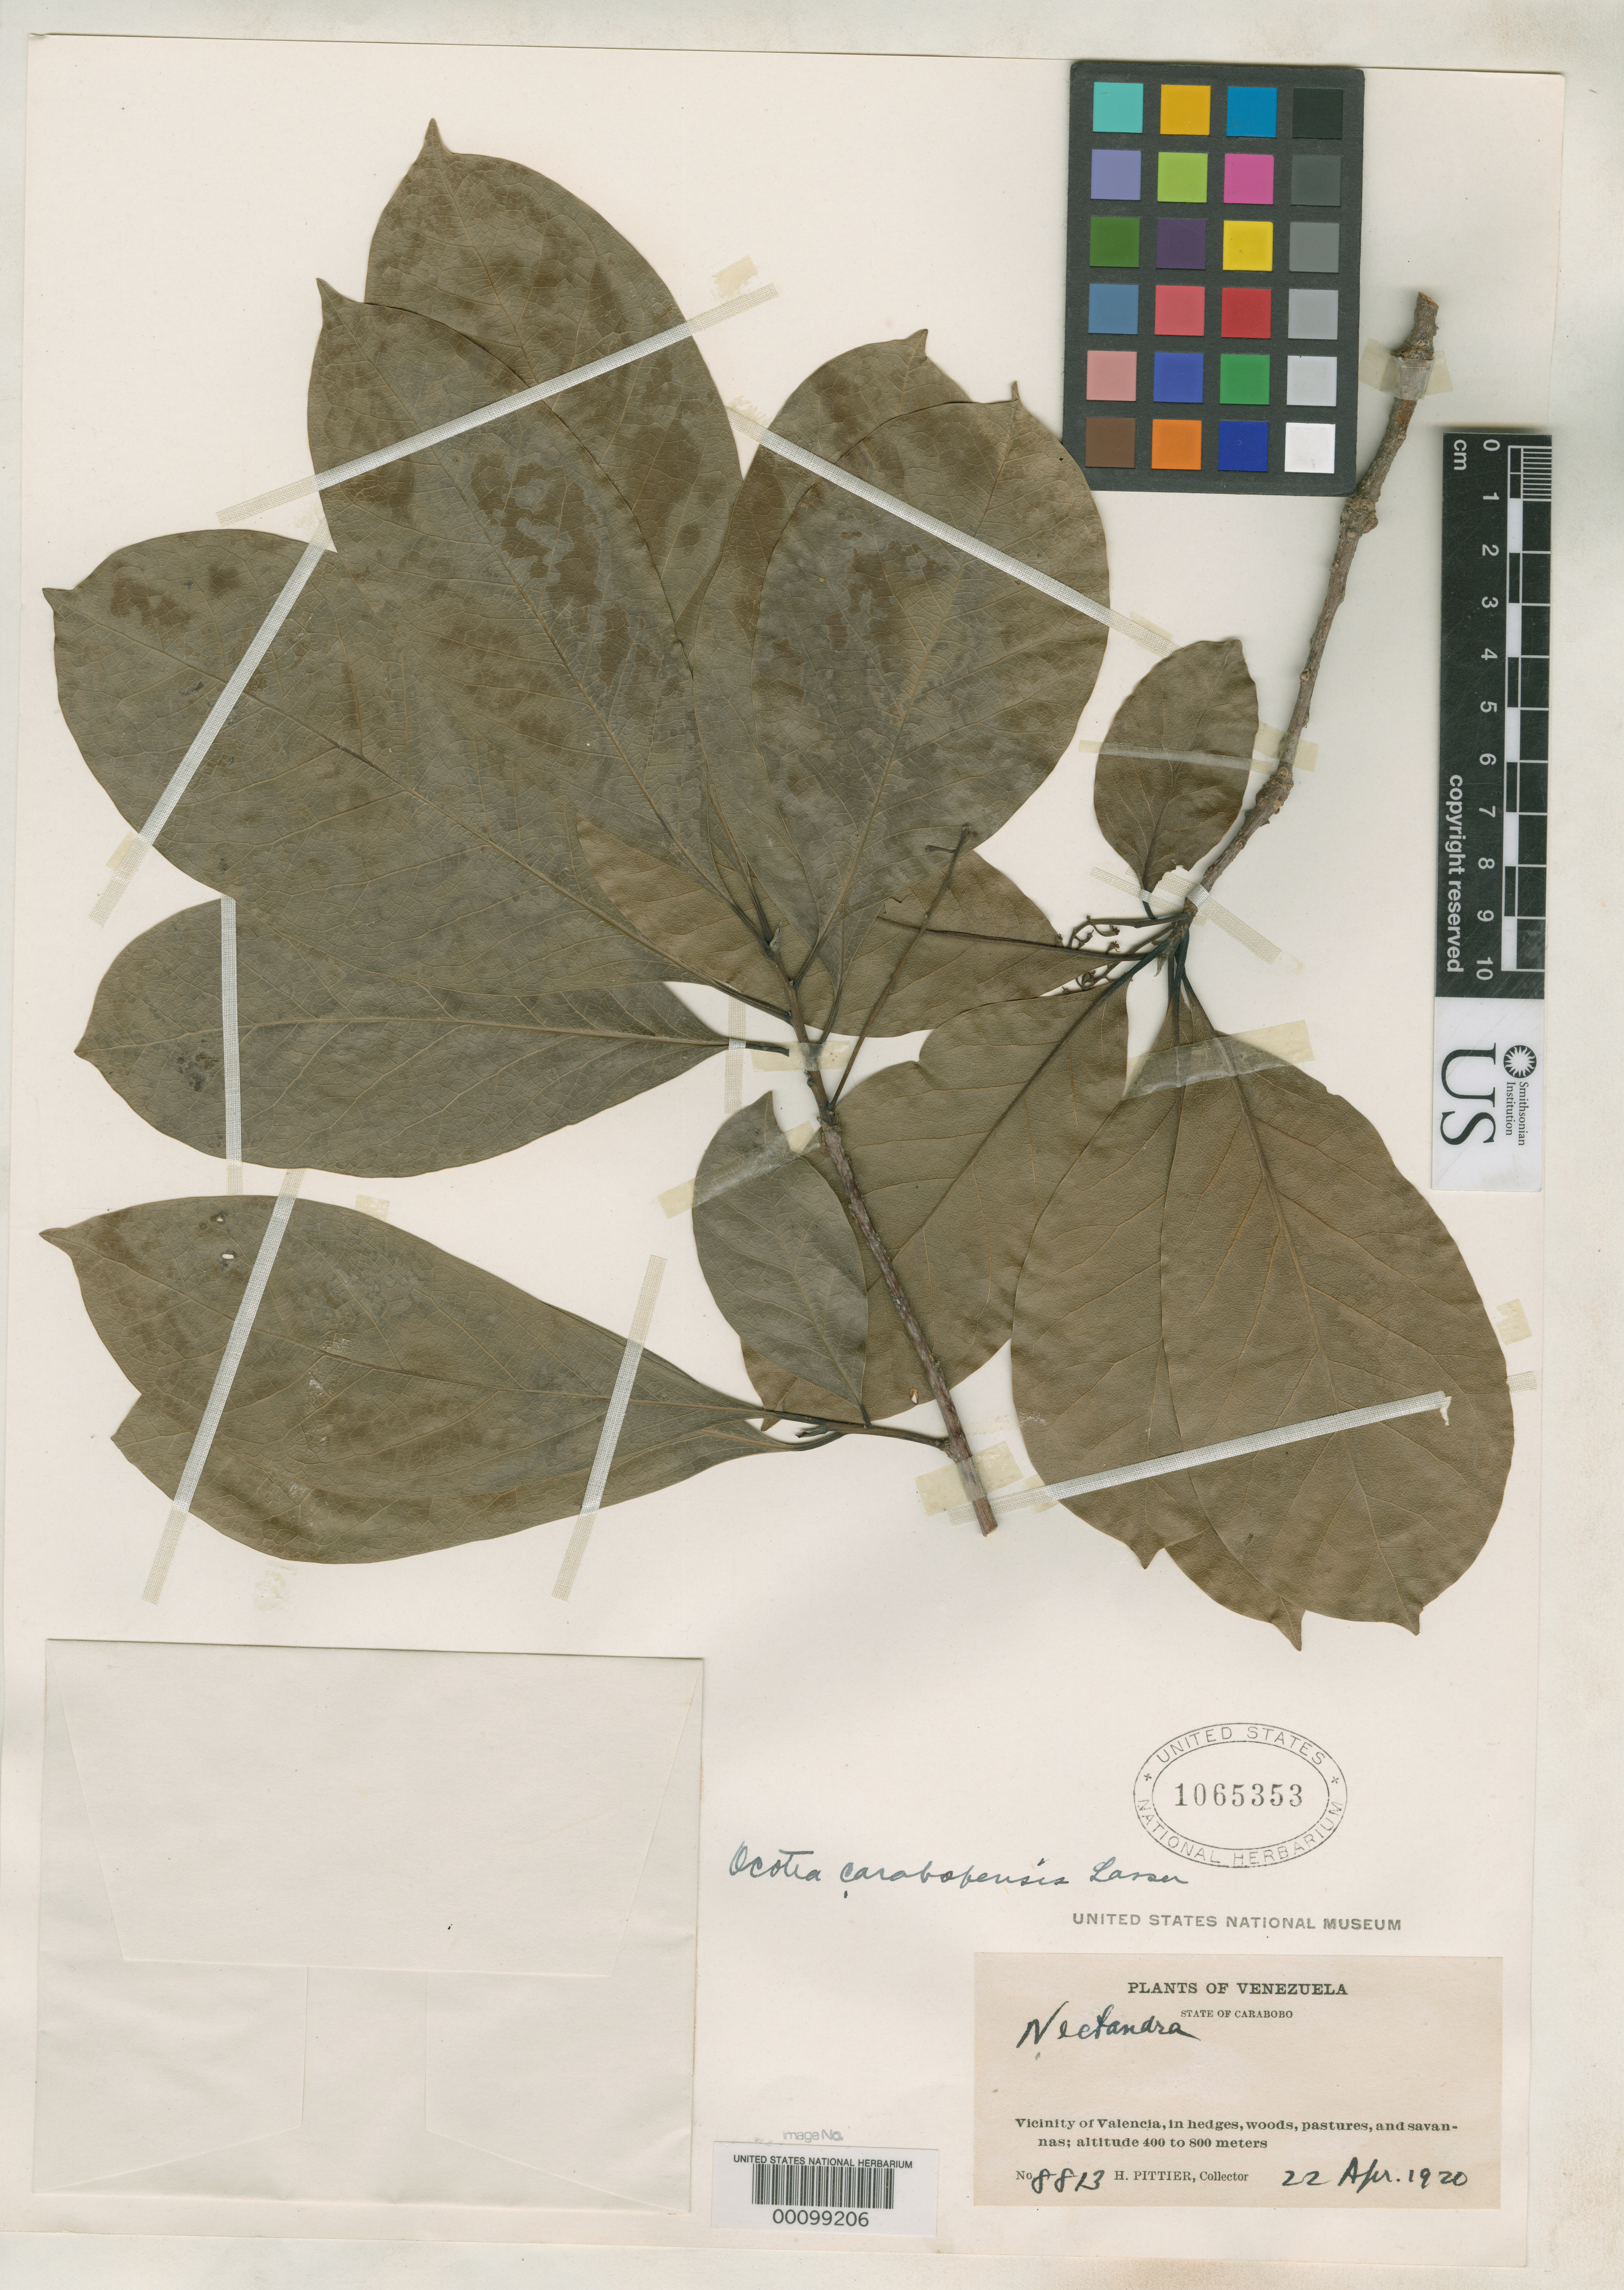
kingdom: Plantae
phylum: Tracheophyta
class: Magnoliopsida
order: Laurales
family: Lauraceae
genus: Ocotea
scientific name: Ocotea carabobensis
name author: Lasser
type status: Type Collection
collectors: H. F. Pittier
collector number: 8813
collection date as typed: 22 Apr 1920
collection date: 1920-04-22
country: Venezuela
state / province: Carabobo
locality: Valencia.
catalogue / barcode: US 1065353